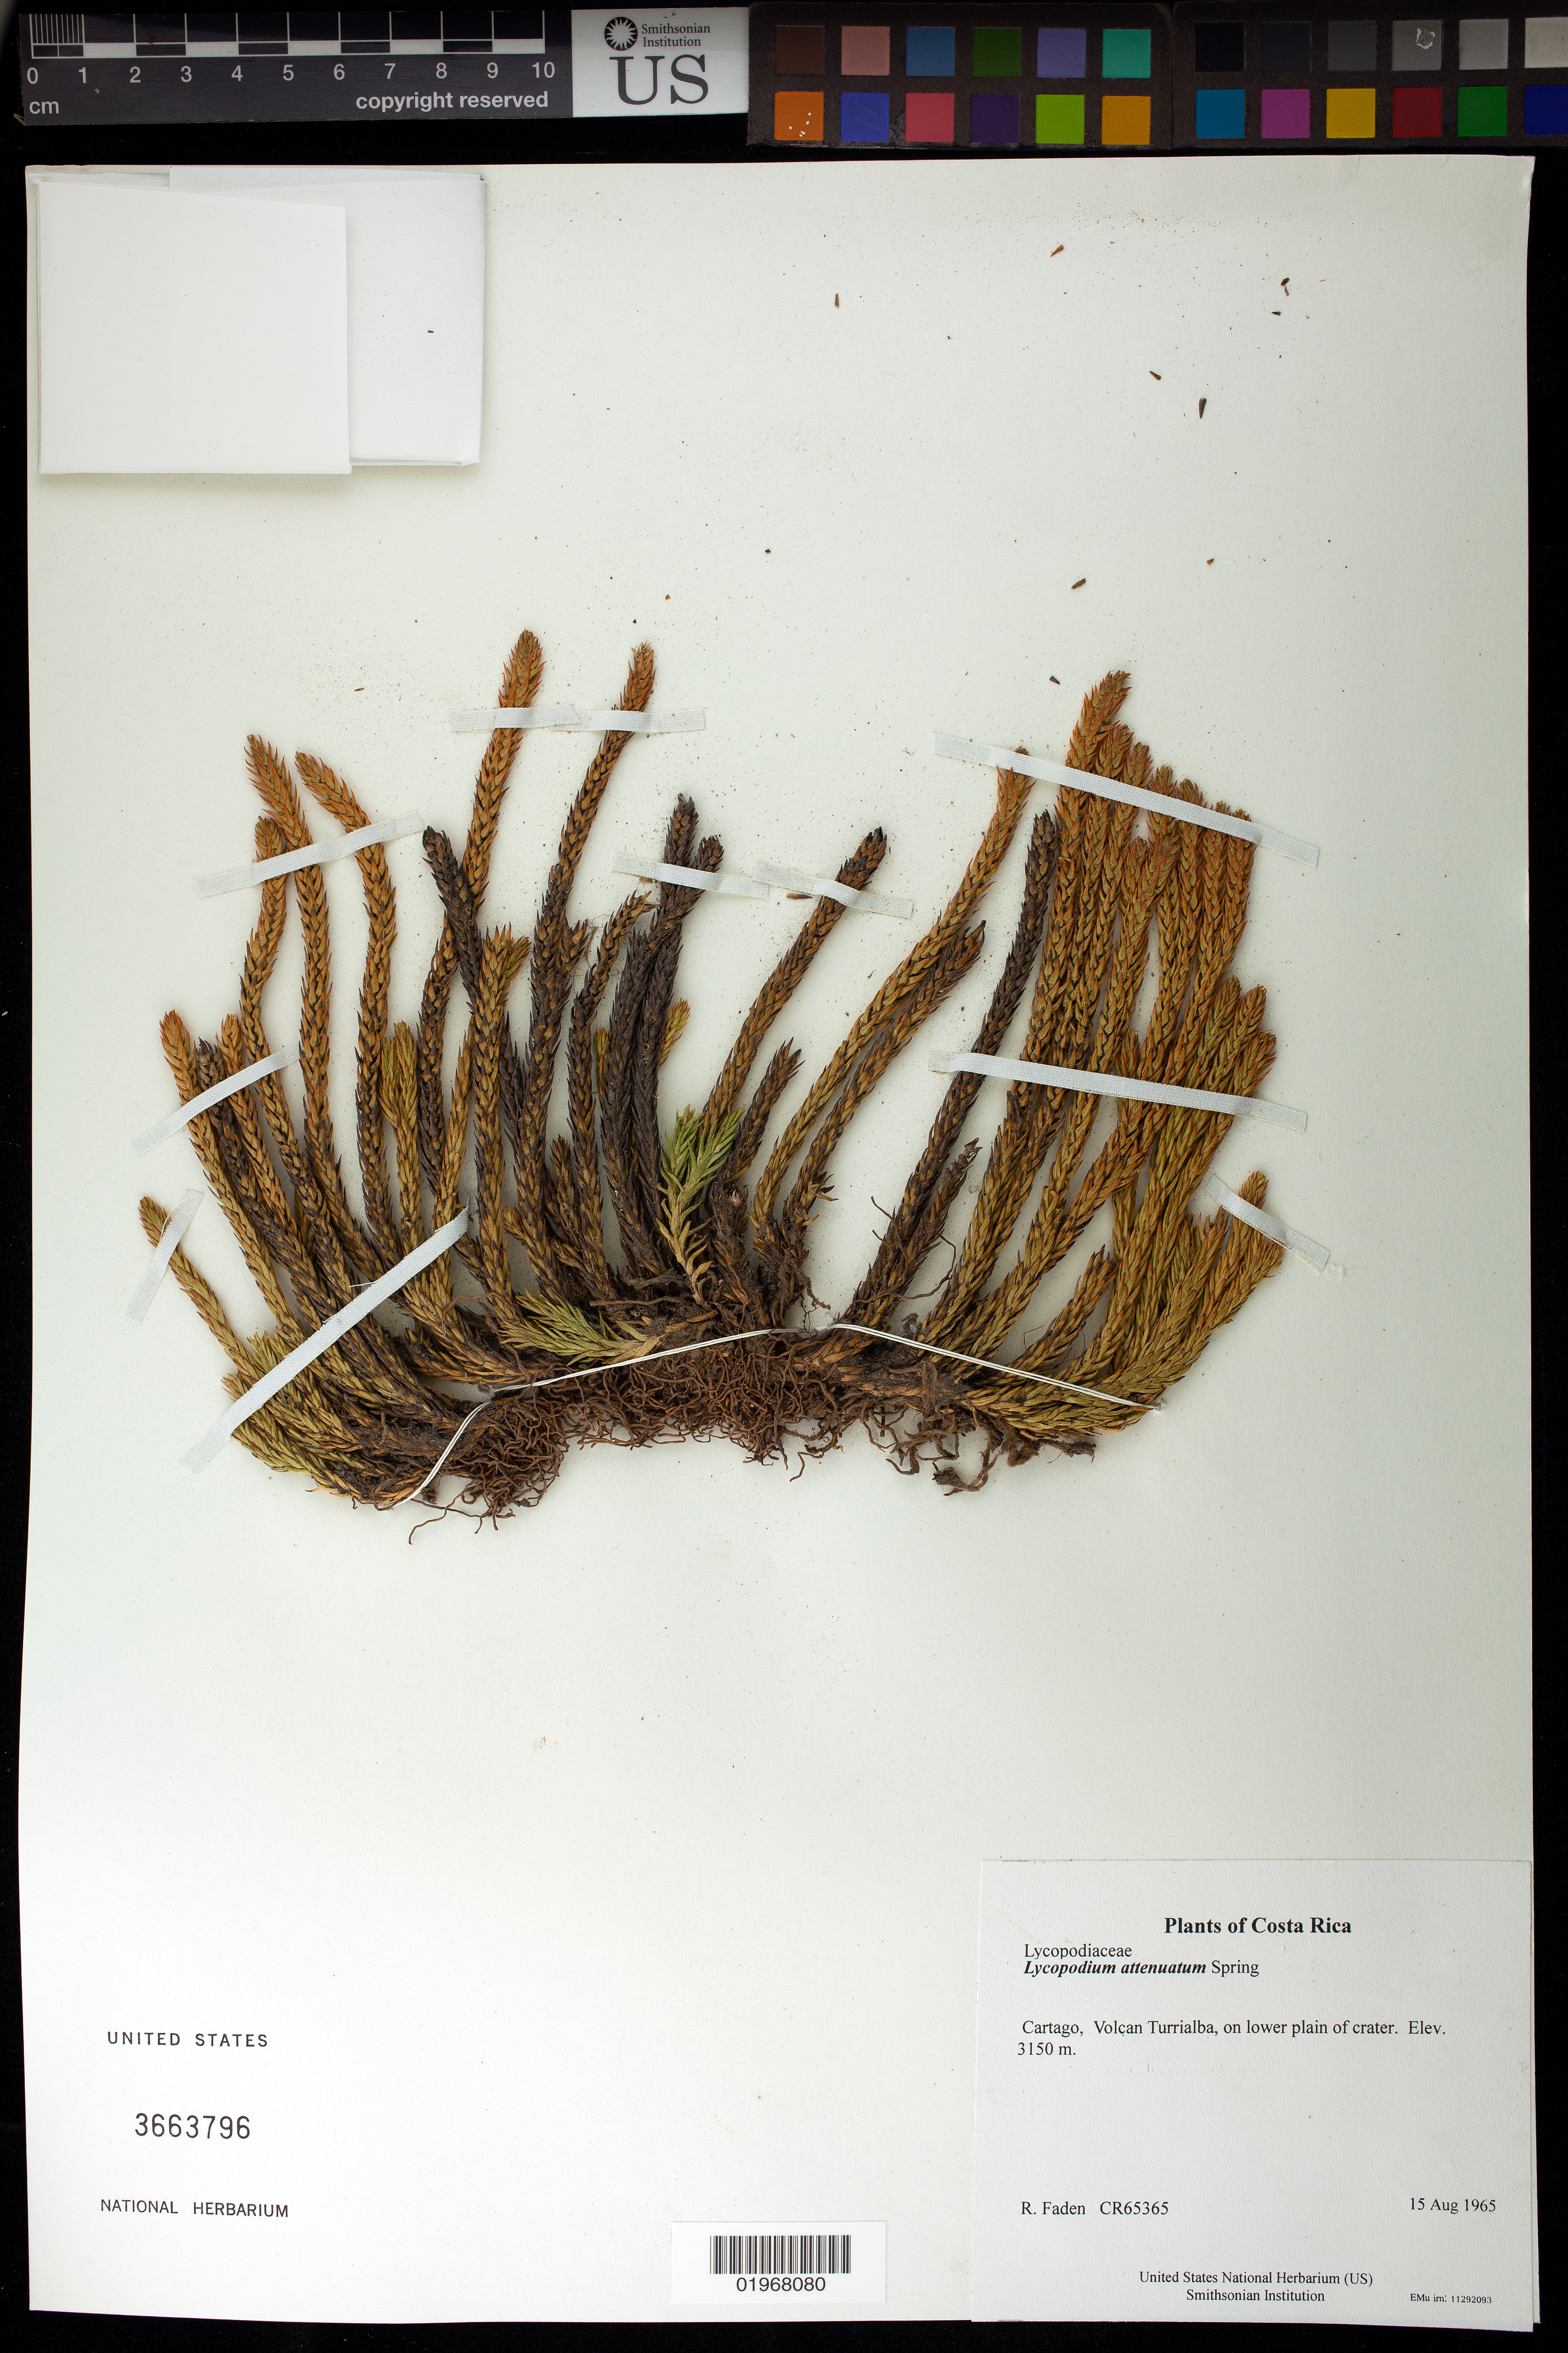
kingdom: Plantae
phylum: Tracheophyta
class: Lycopodiopsida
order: Lycopodiales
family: Lycopodiaceae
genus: Phlegmariurus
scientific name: Phlegmariurus attenuatus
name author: (Spring) B. Øllg.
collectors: R. B. Faden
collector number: CR65365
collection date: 1965-08-15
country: Costa Rica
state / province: Cartago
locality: Volcan Turrialba, on lower plain of crater.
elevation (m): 3150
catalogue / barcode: US 3663796